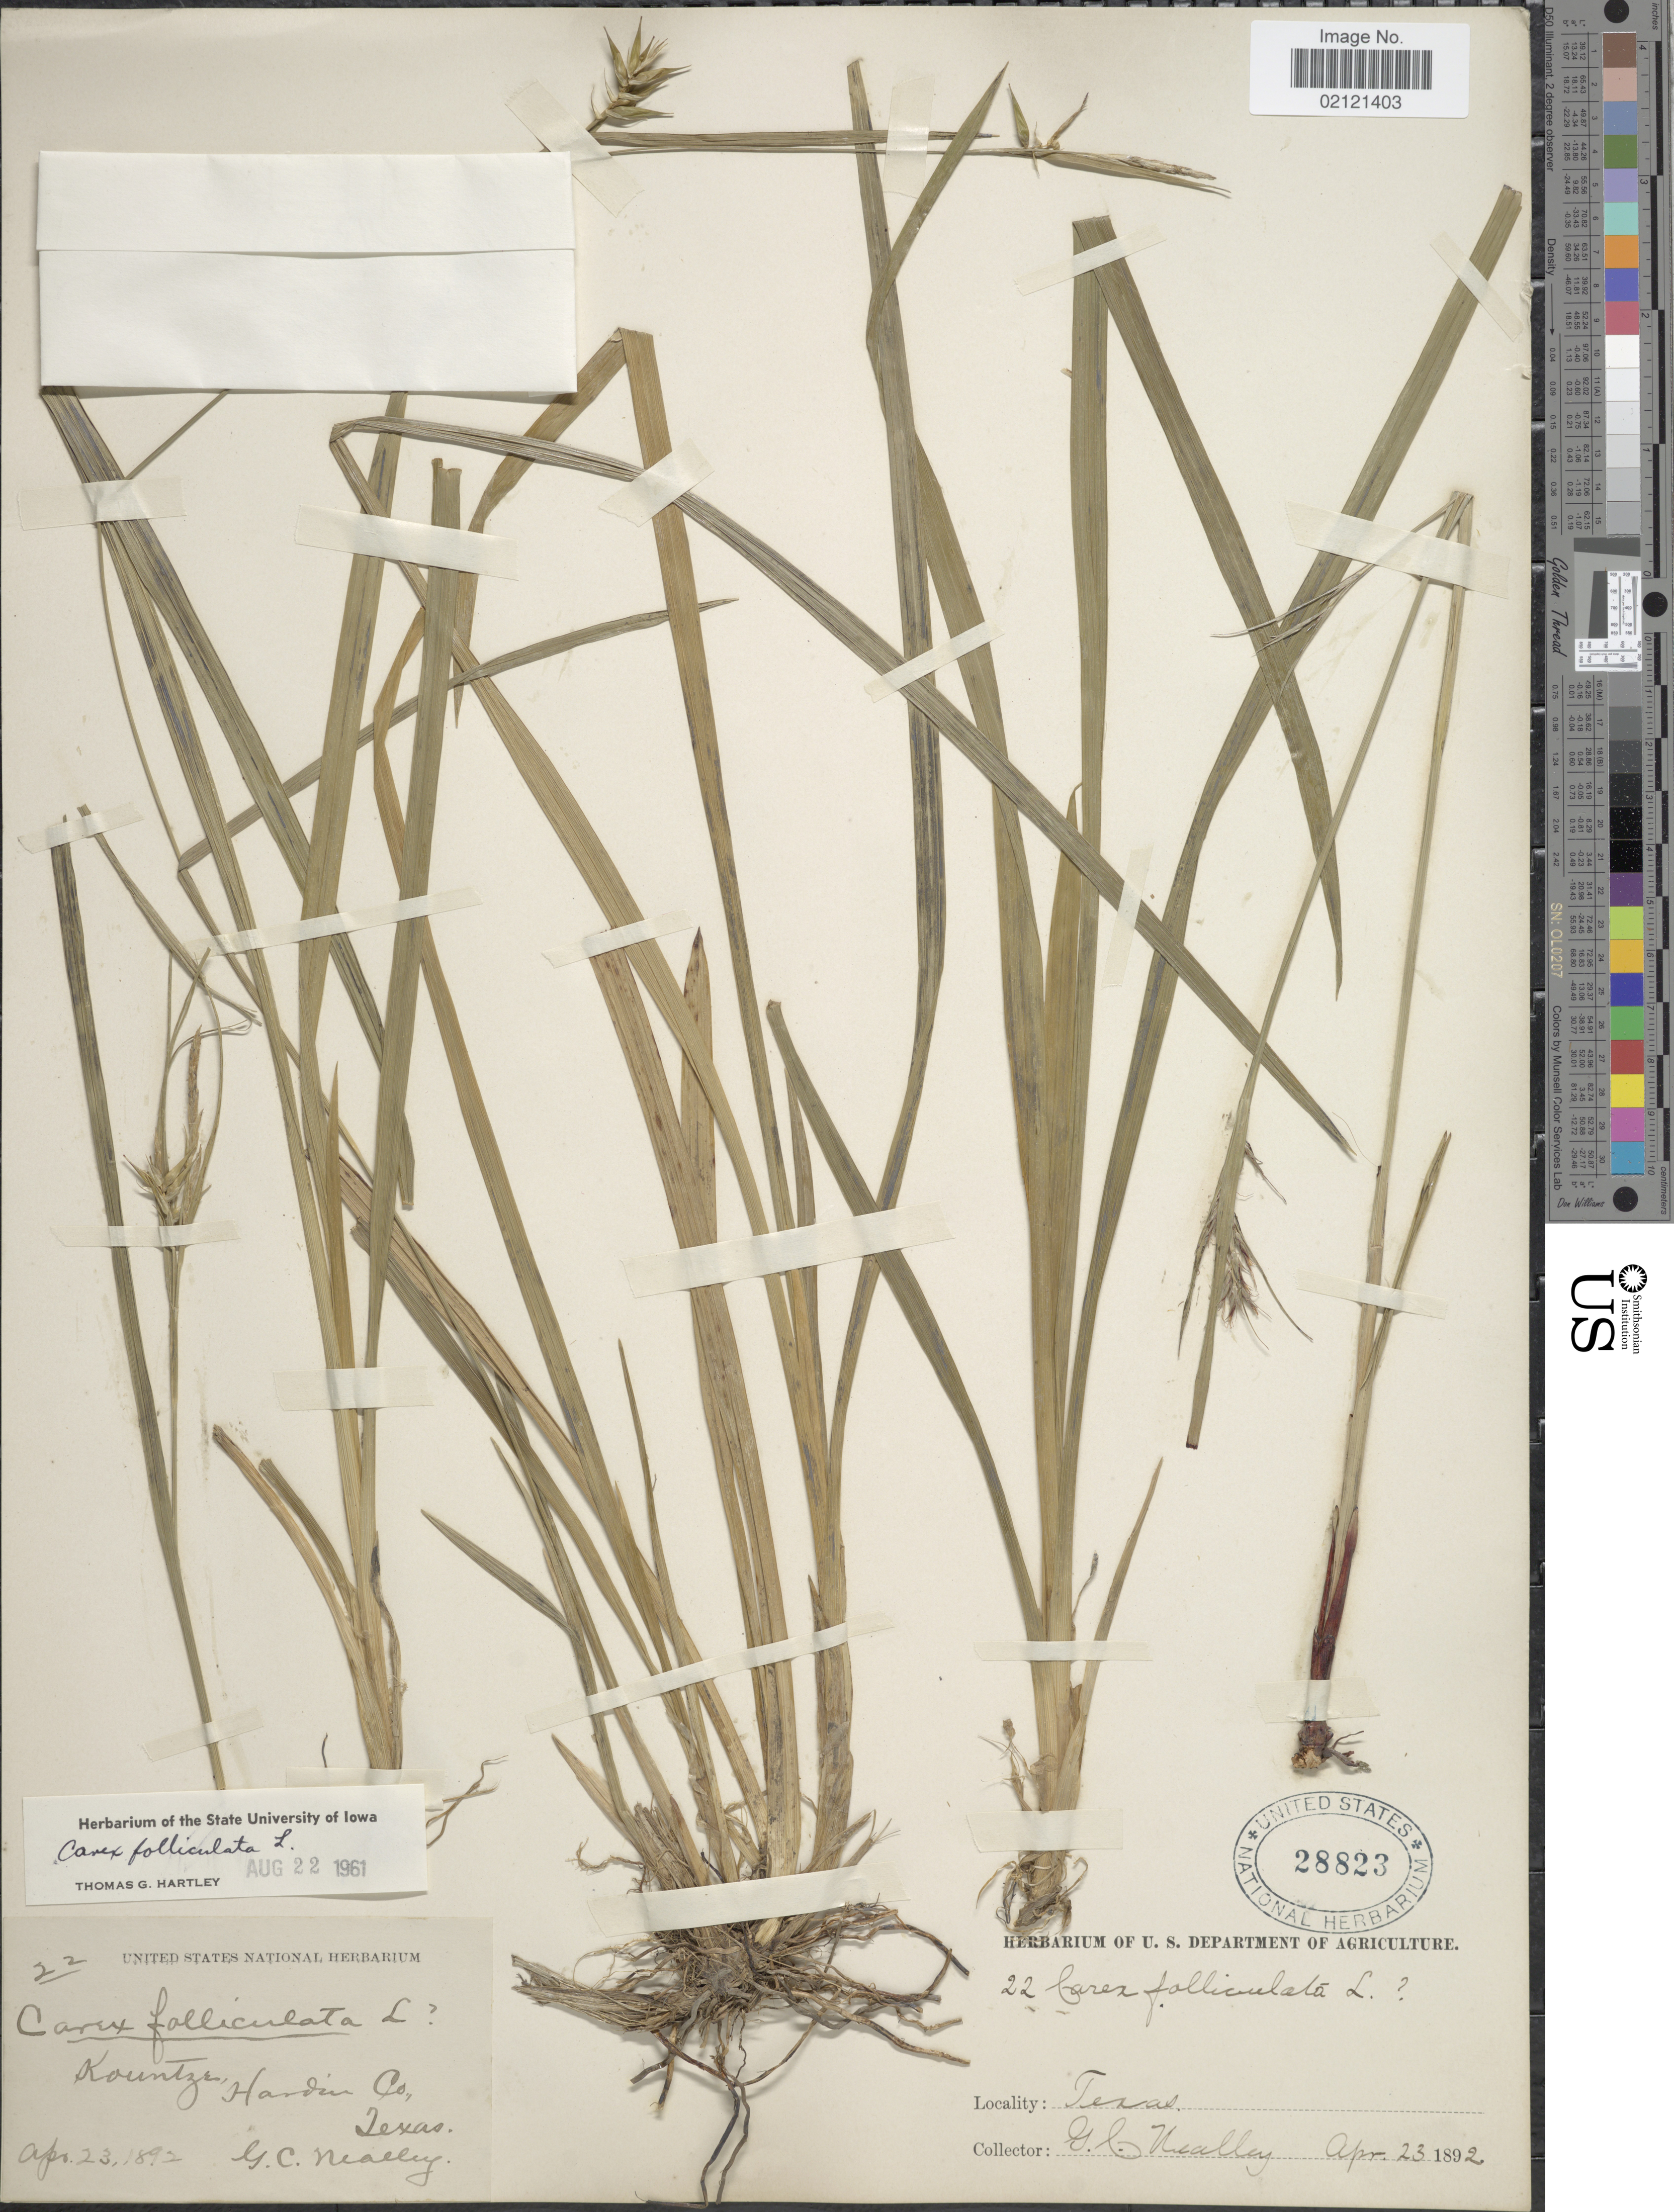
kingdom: Plantae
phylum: Tracheophyta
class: Liliopsida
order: Poales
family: Cyperaceae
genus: Carex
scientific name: Carex lonchocarpa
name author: Willd. ex Spreng.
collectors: G. Neally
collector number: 22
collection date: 1892-04-23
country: United States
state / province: Texas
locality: Kountze, Hardin Co.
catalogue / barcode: US 28823